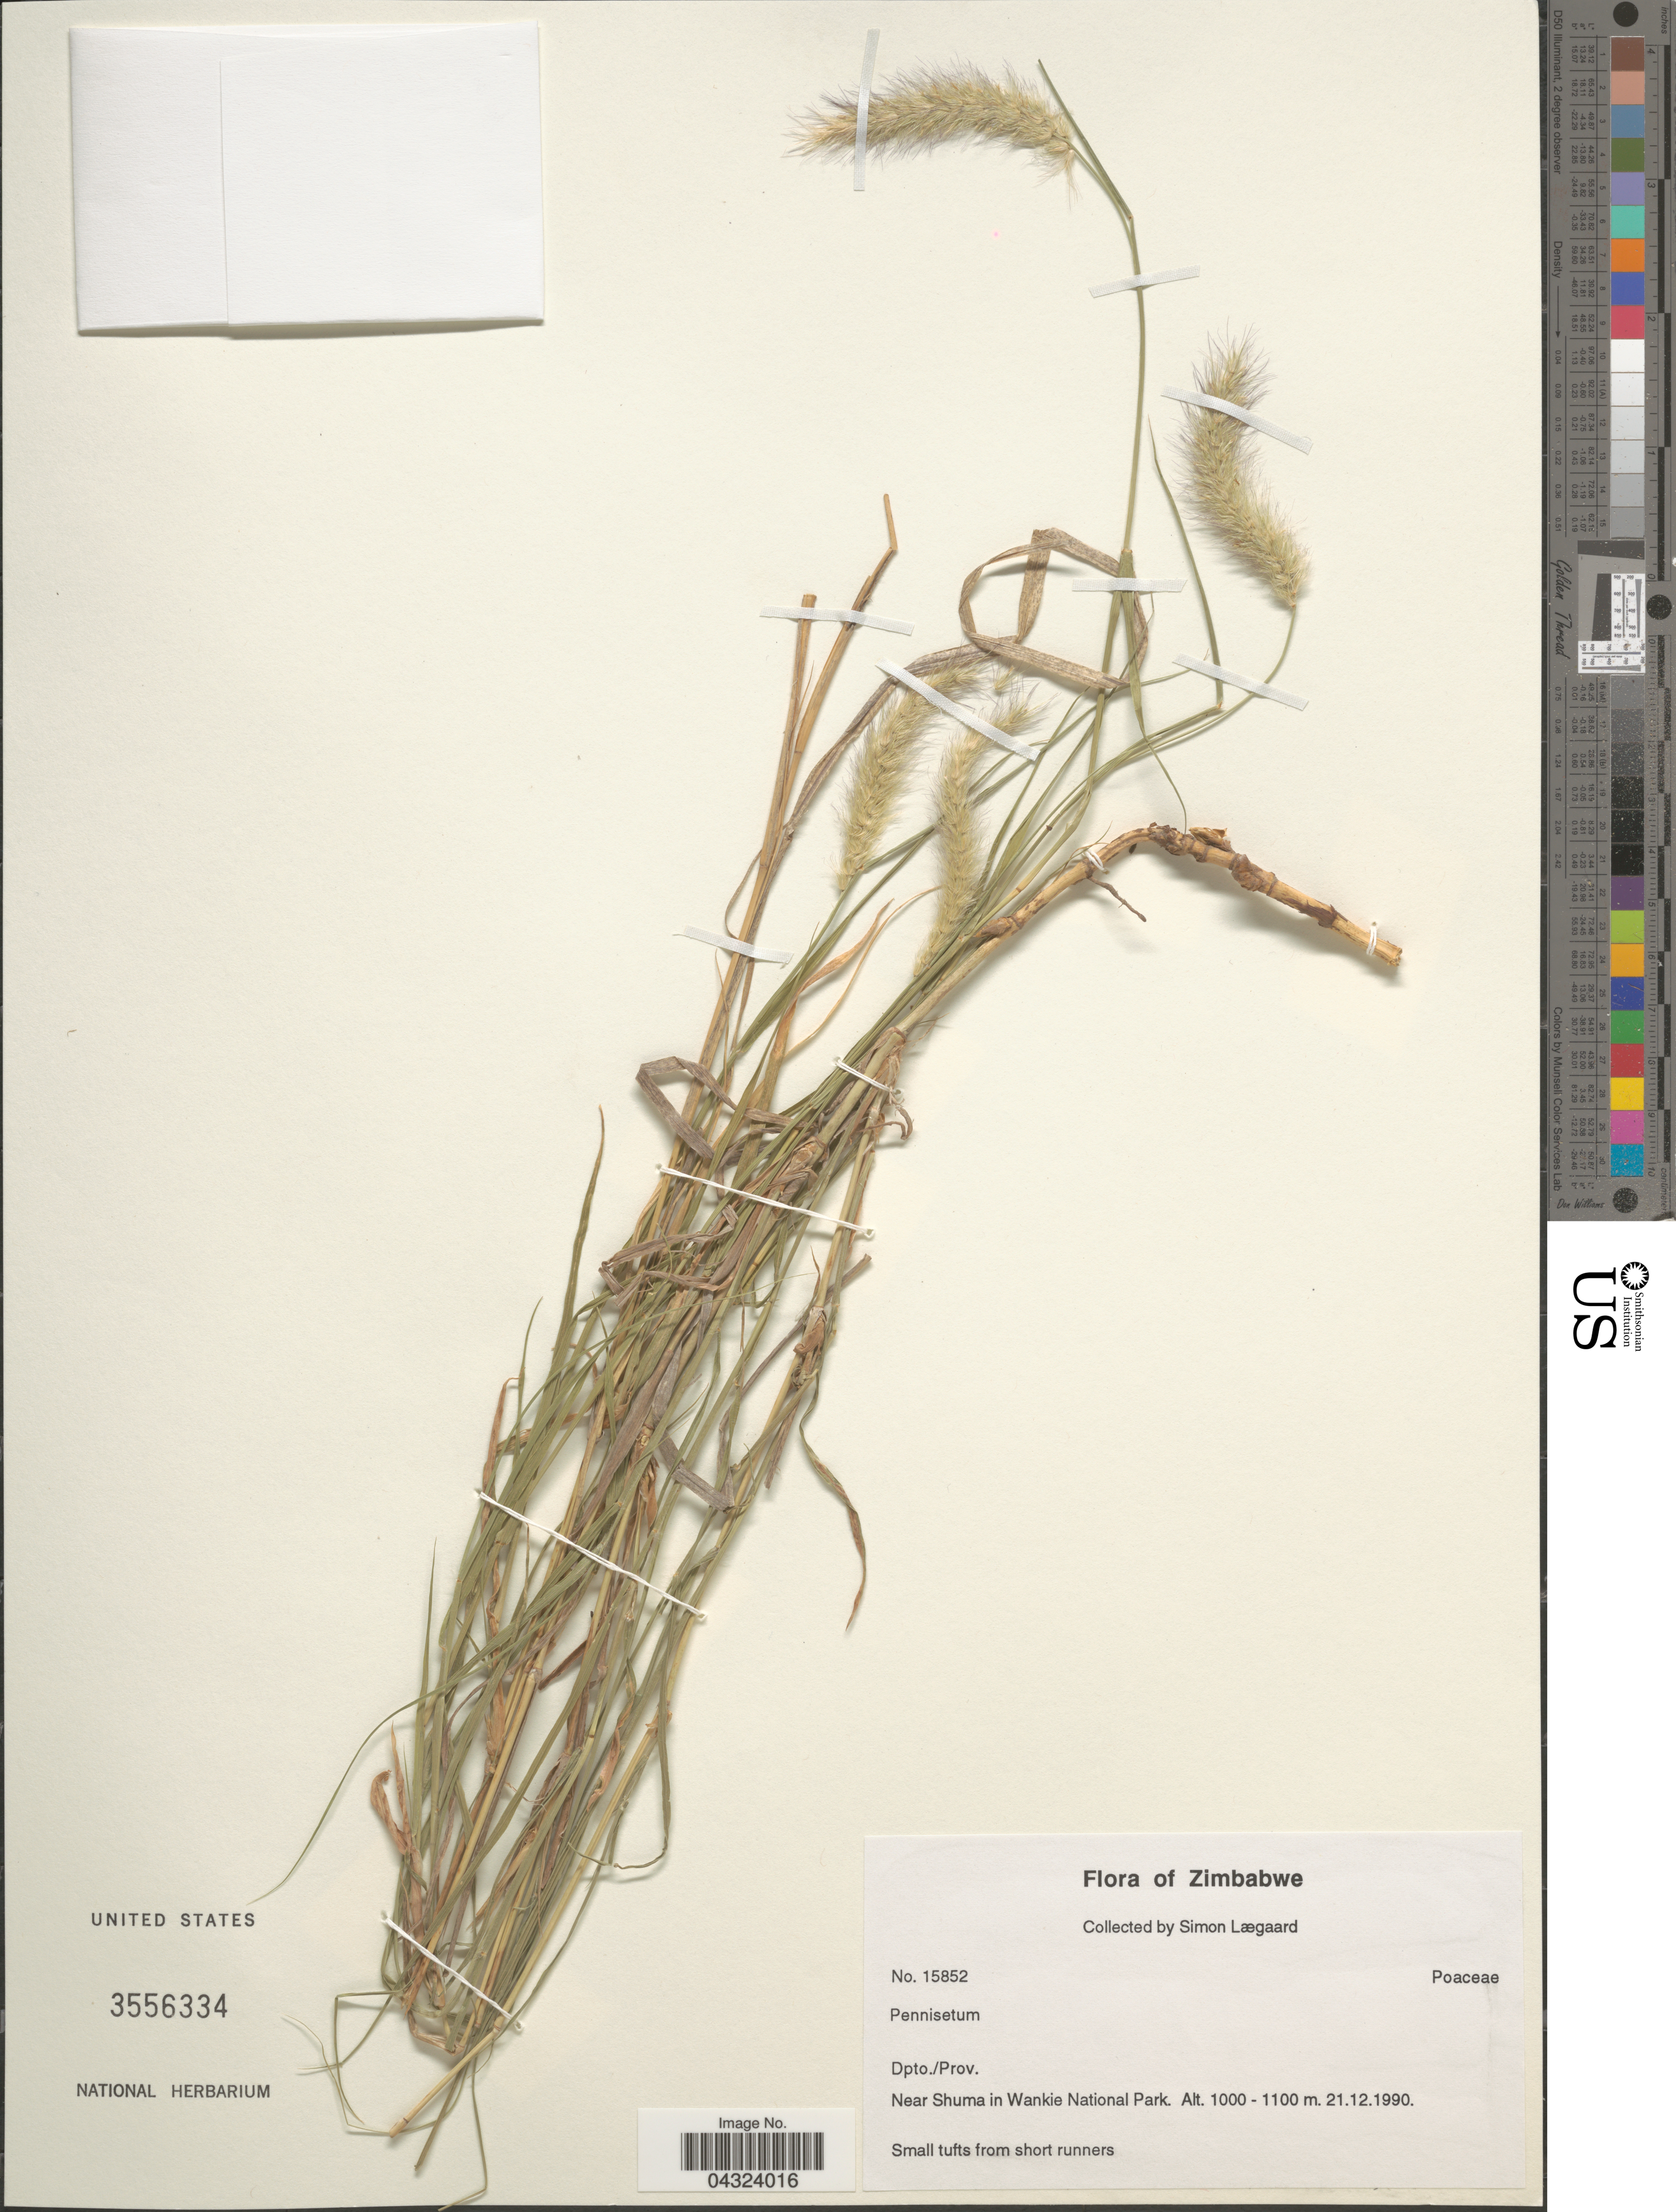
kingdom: Plantae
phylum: Tracheophyta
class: Liliopsida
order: Poales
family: Poaceae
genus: Cenchrus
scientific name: Cenchrus sp.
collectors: S. Lægaard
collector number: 15852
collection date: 1990-12-21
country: Zimbabwe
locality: Near Shuma in Wankie National Park.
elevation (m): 1000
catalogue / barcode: US 3556334